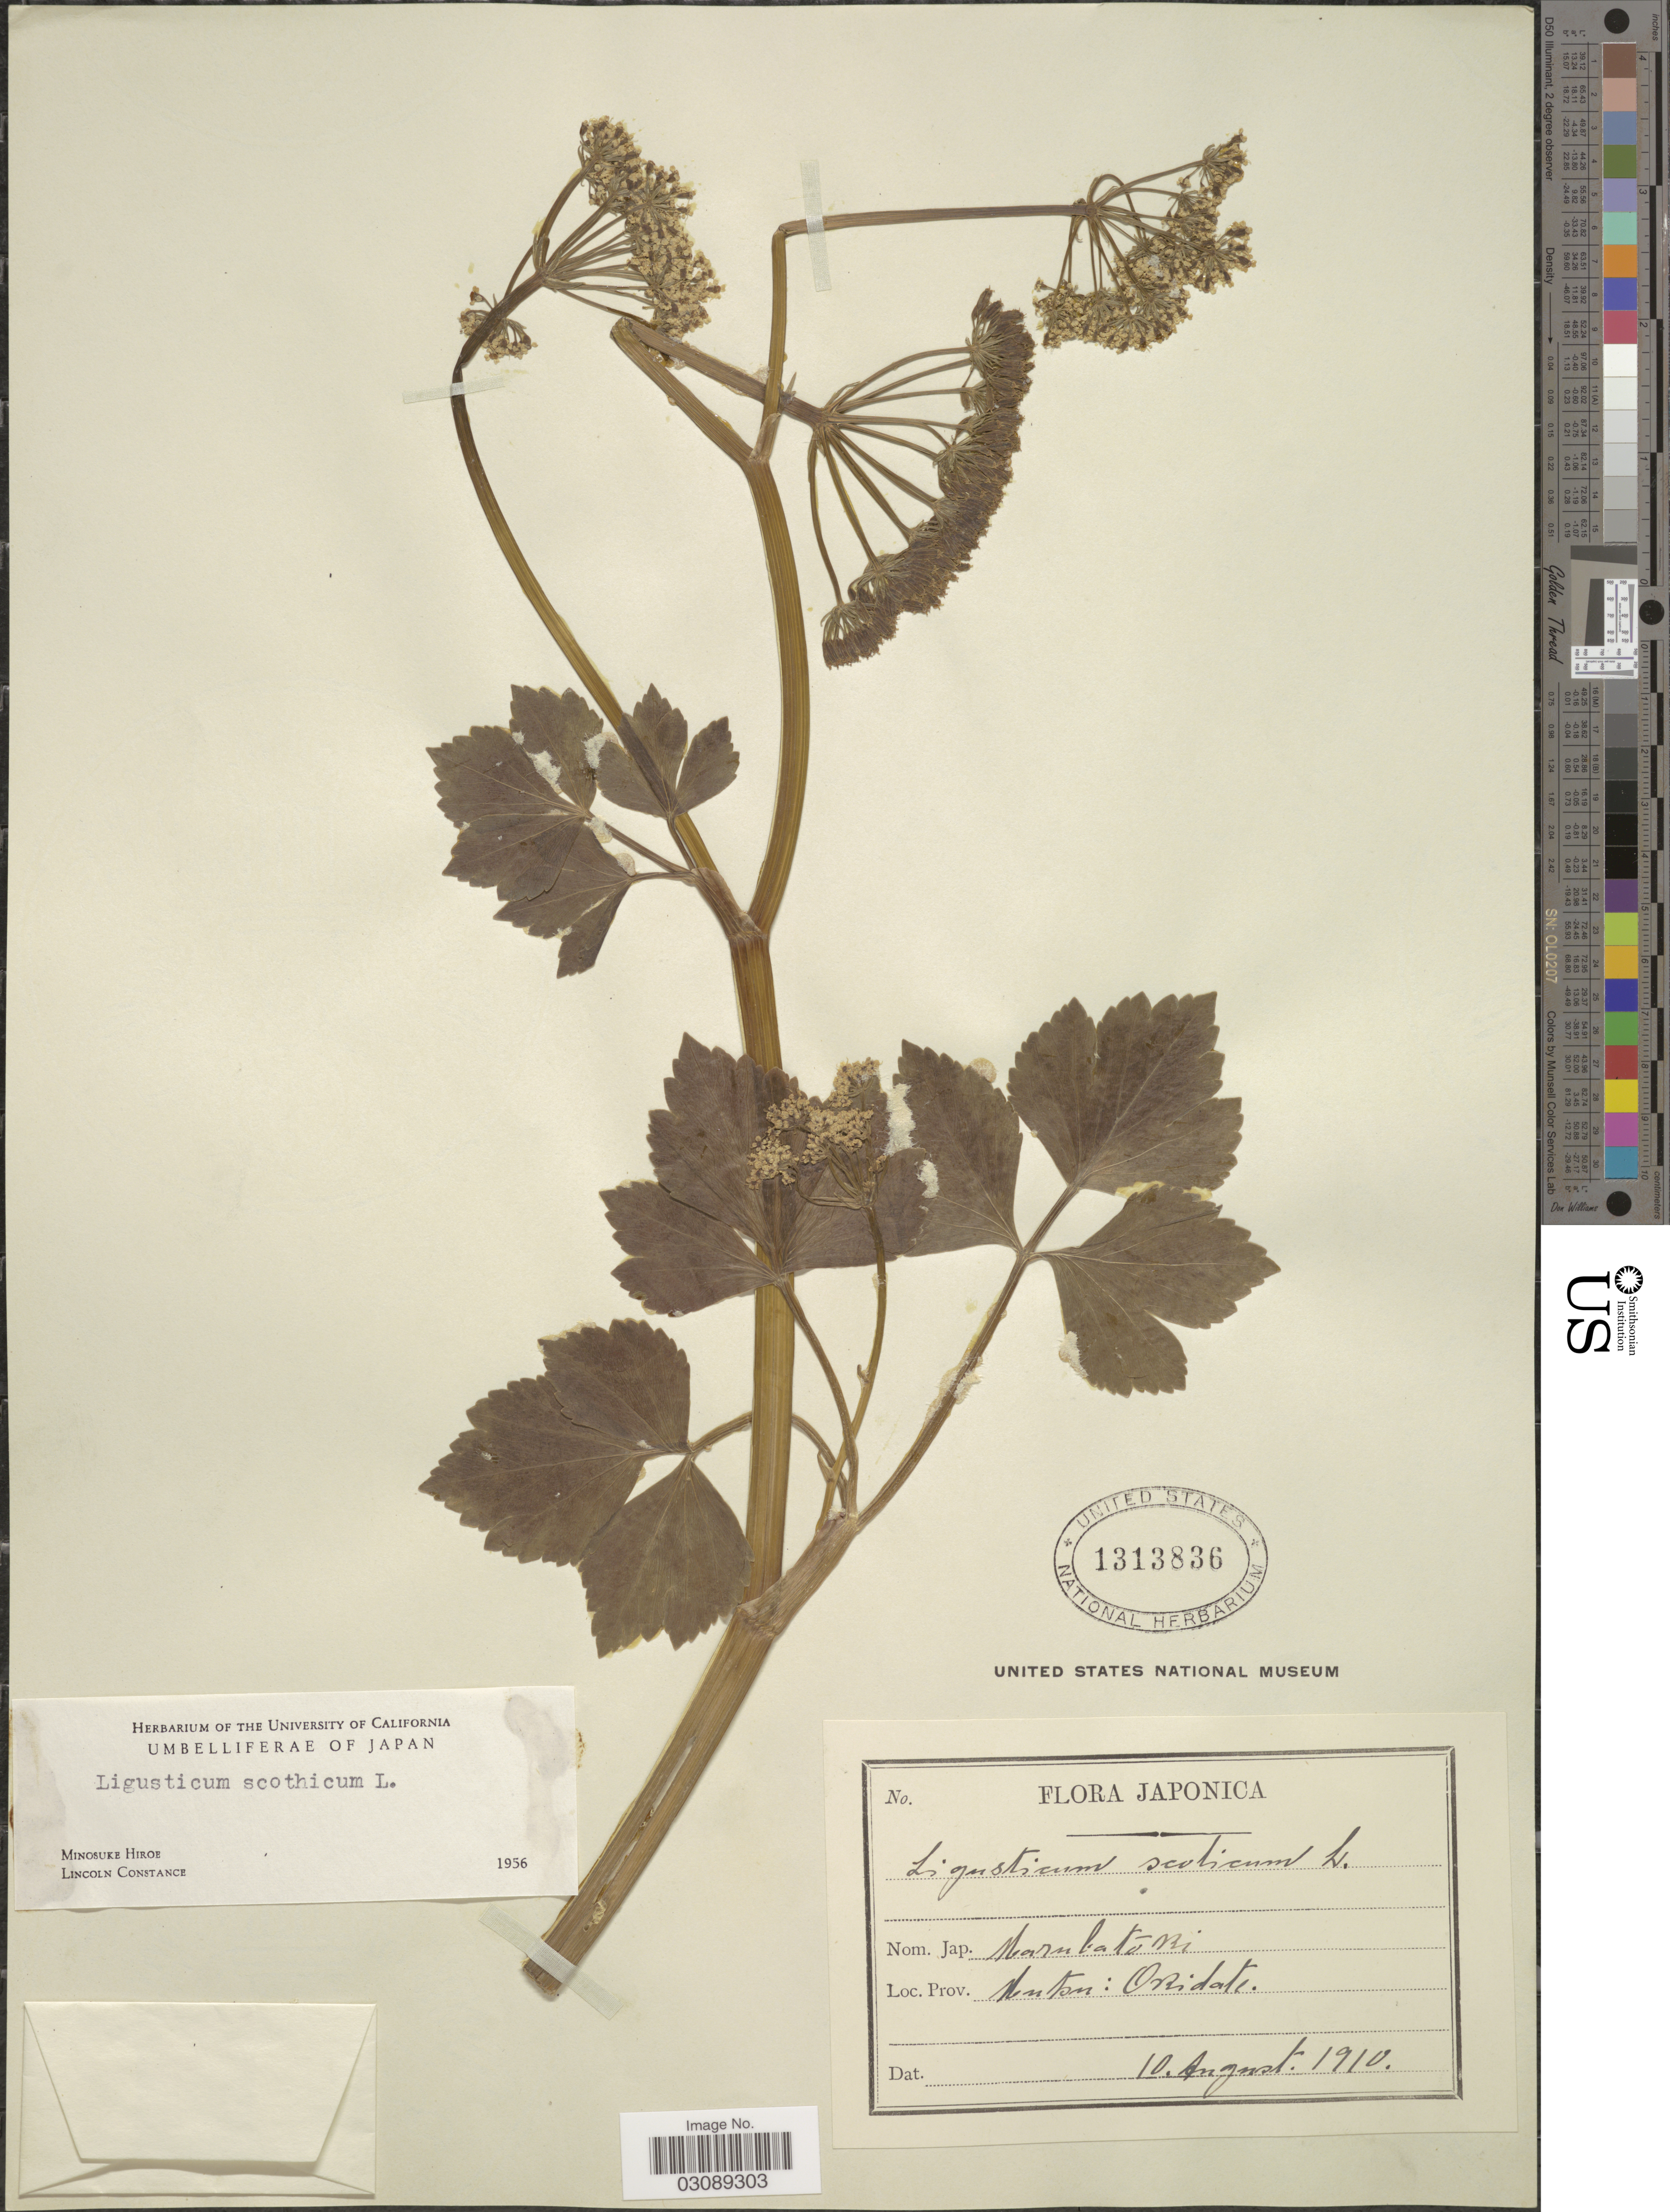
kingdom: Plantae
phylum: Tracheophyta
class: Magnoliopsida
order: Apiales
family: Apiaceae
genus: Ligusticum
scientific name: Ligusticum scoticum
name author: L.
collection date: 1910-08-10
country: Japan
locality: Mutsu: Okidate.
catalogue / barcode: US 1313836